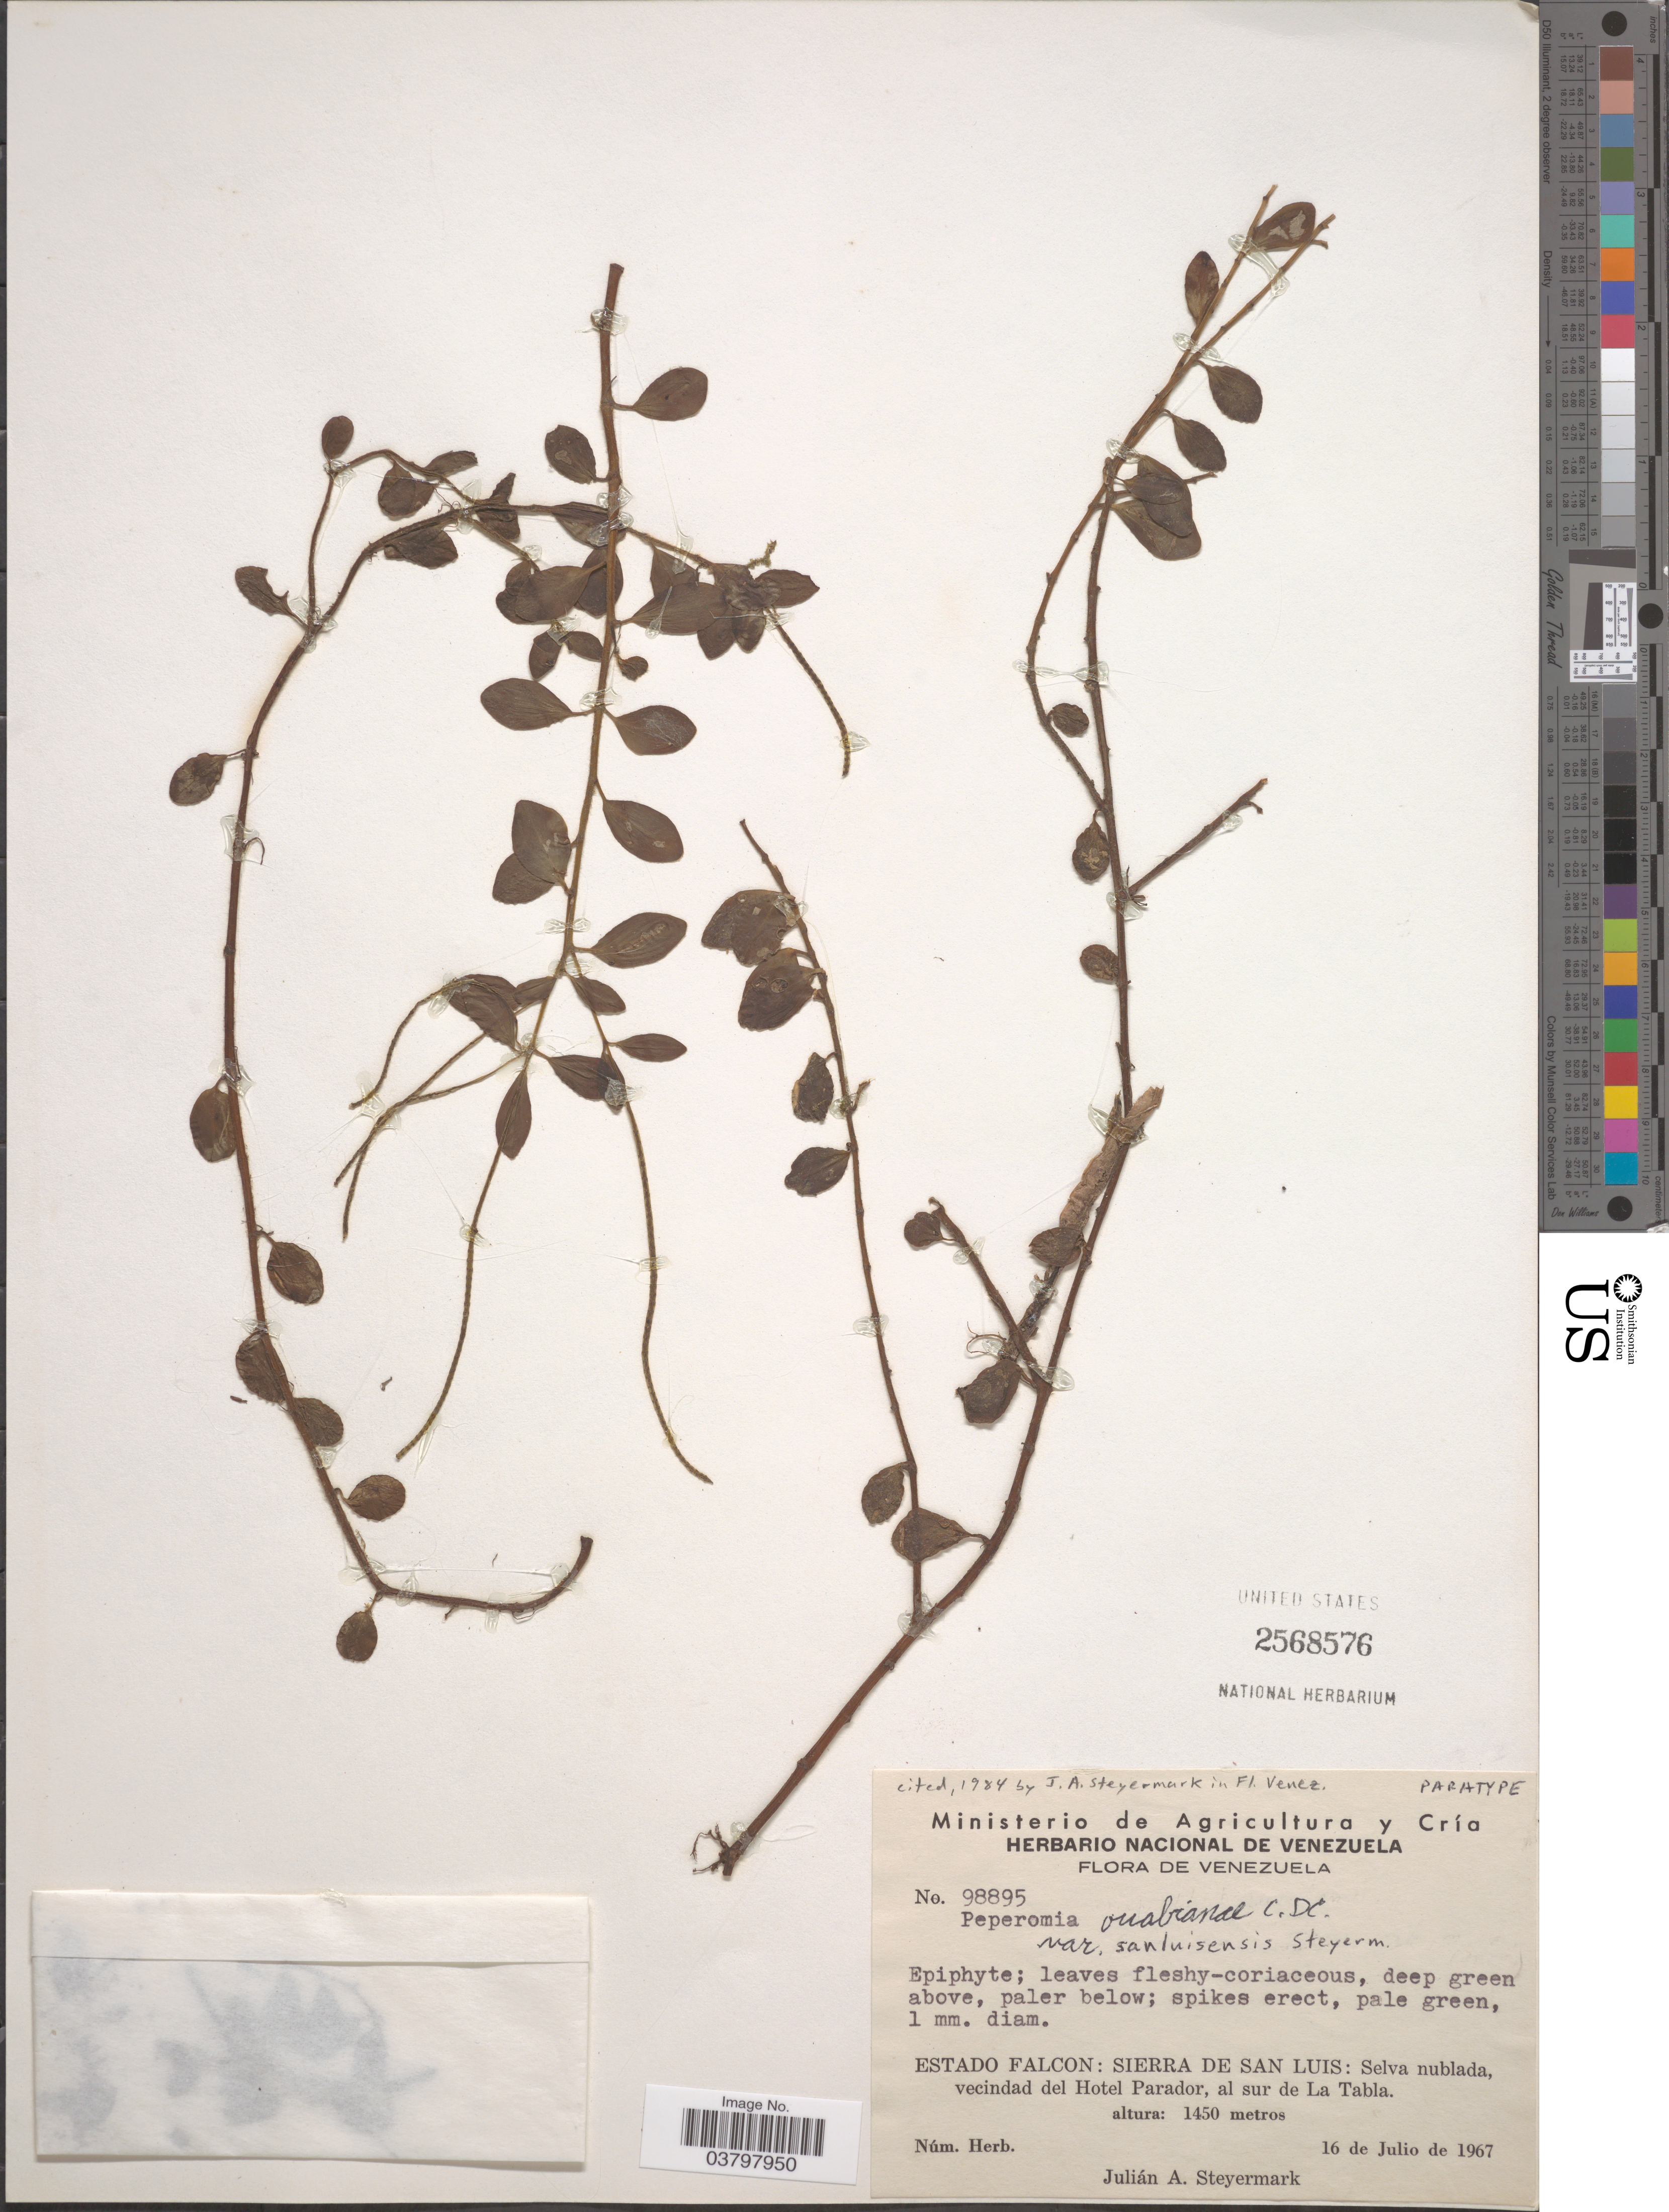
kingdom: Plantae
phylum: Tracheophyta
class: Magnoliopsida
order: Piperales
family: Piperaceae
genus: Peperomia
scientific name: Peperomia ouabianae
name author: C. DC.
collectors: J. Steyermark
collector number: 98895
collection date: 1967-07-16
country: Venezuela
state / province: Falcon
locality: Sierra de San Luis: Selva nublada, vecindad del Hotel Parador, al sur de La Tabla.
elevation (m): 1450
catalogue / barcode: US 2568576